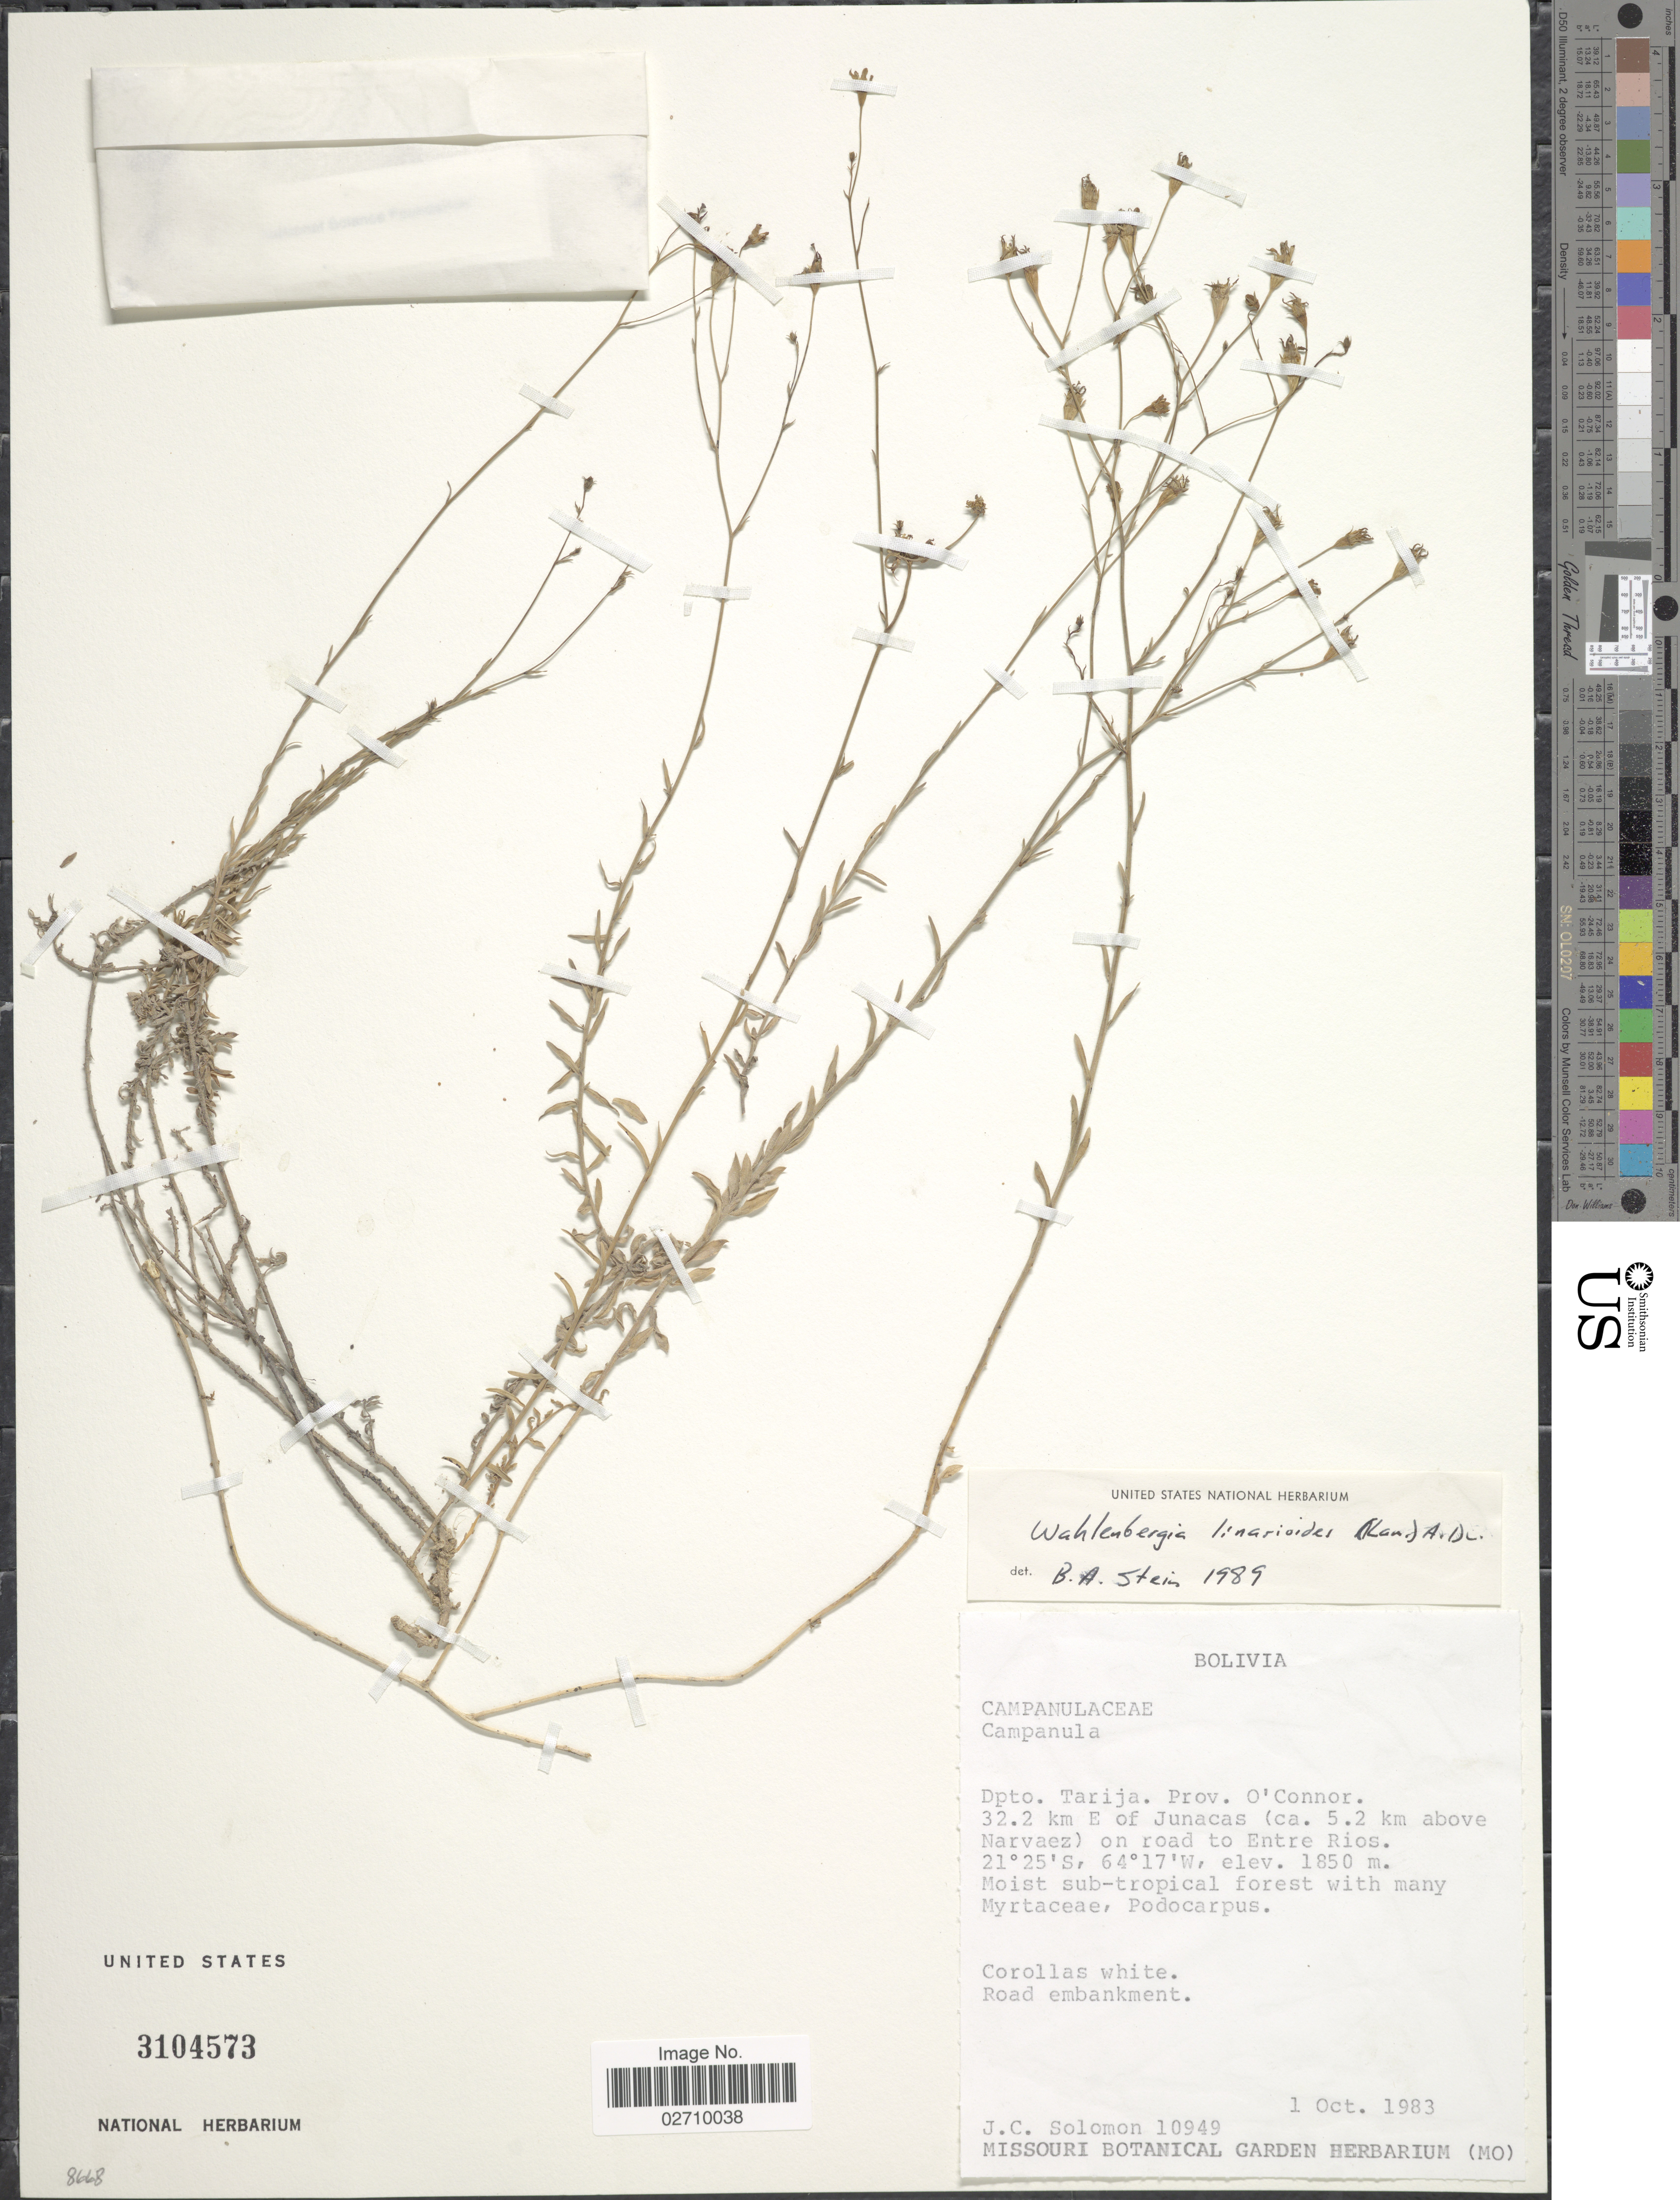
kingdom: Plantae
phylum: Tracheophyta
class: Magnoliopsida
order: Asterales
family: Campanulaceae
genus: Wahlenbergia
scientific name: Wahlenbergia linarioides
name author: (Lam.) A. DC.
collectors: J. C. Solomon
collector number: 10949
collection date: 1983-10-01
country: Bolivia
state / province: Tarija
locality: Prov. O'Connor, 32.2 km E of Junacas (ca. 5.2 km above Narvaez) on road to Entre Rios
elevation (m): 1850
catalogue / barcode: US 3104573